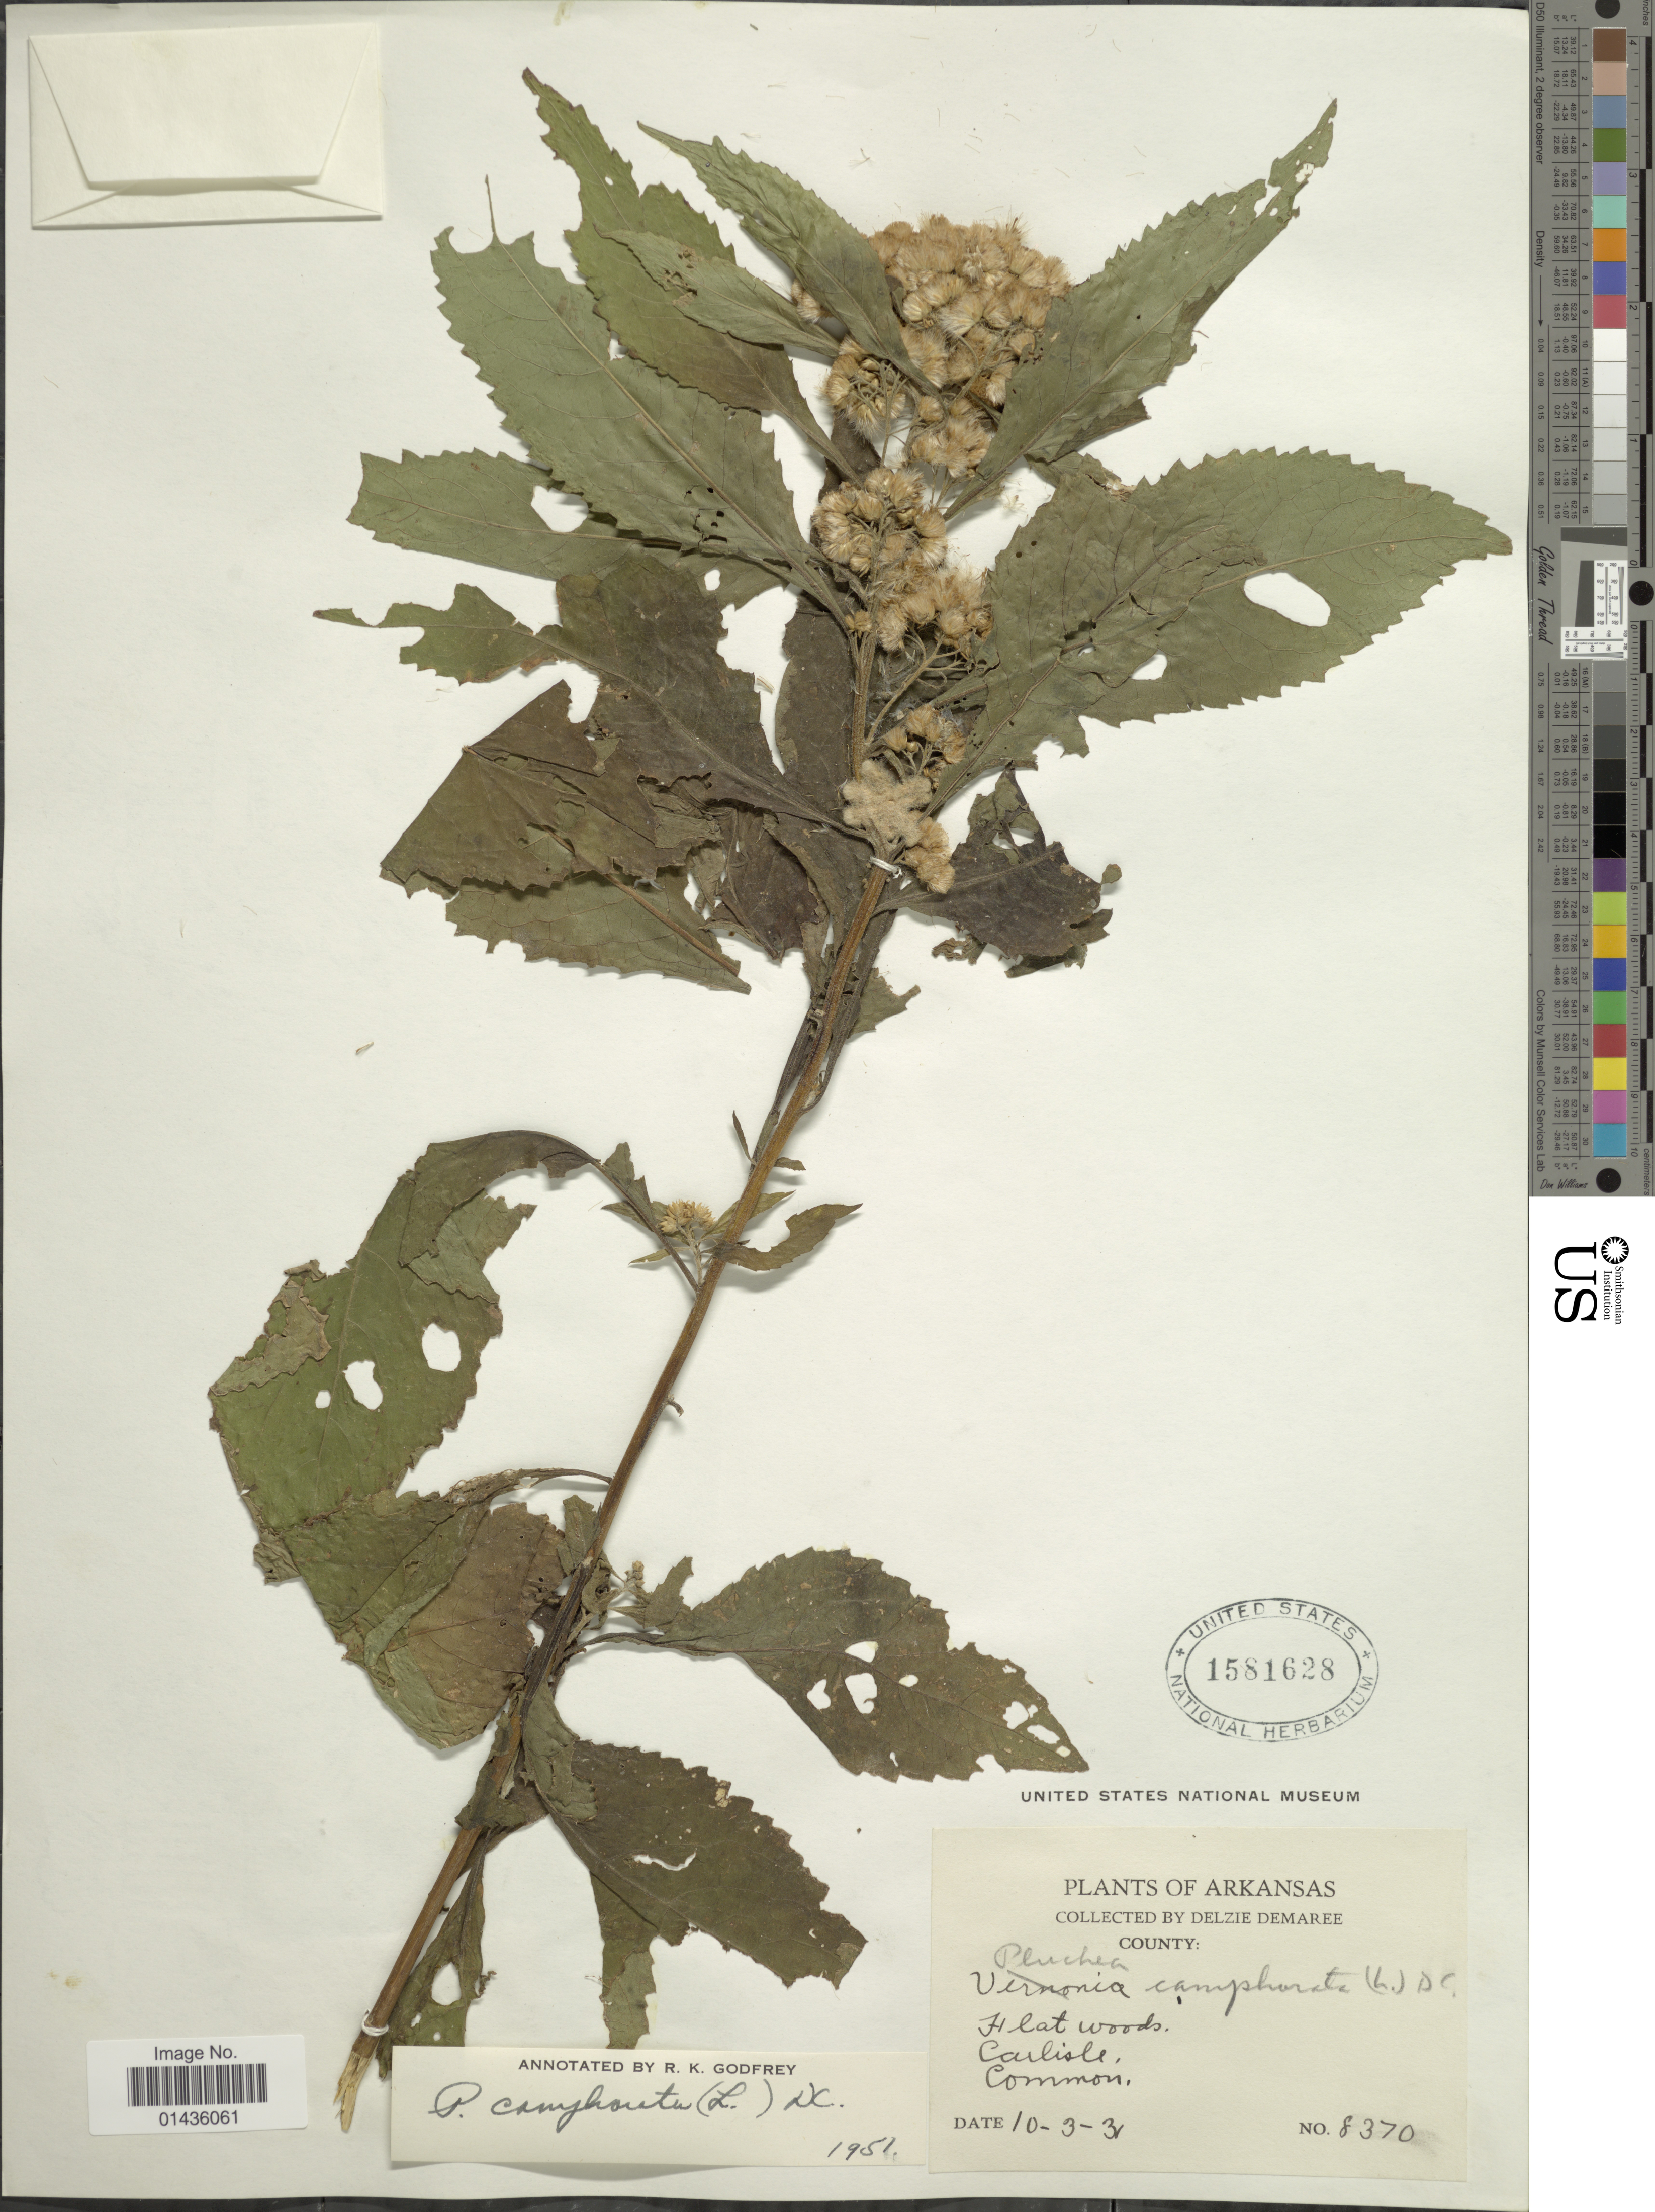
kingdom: Plantae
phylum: Tracheophyta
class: Magnoliopsida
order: Asterales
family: Asteraceae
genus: Pluchea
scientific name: Pluchea camphorata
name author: (L.) DC.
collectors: D. Demaree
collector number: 8370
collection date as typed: Transcribed d/m/y: 3/10/31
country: United States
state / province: Arkansas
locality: Carbisle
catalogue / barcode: US 1581628